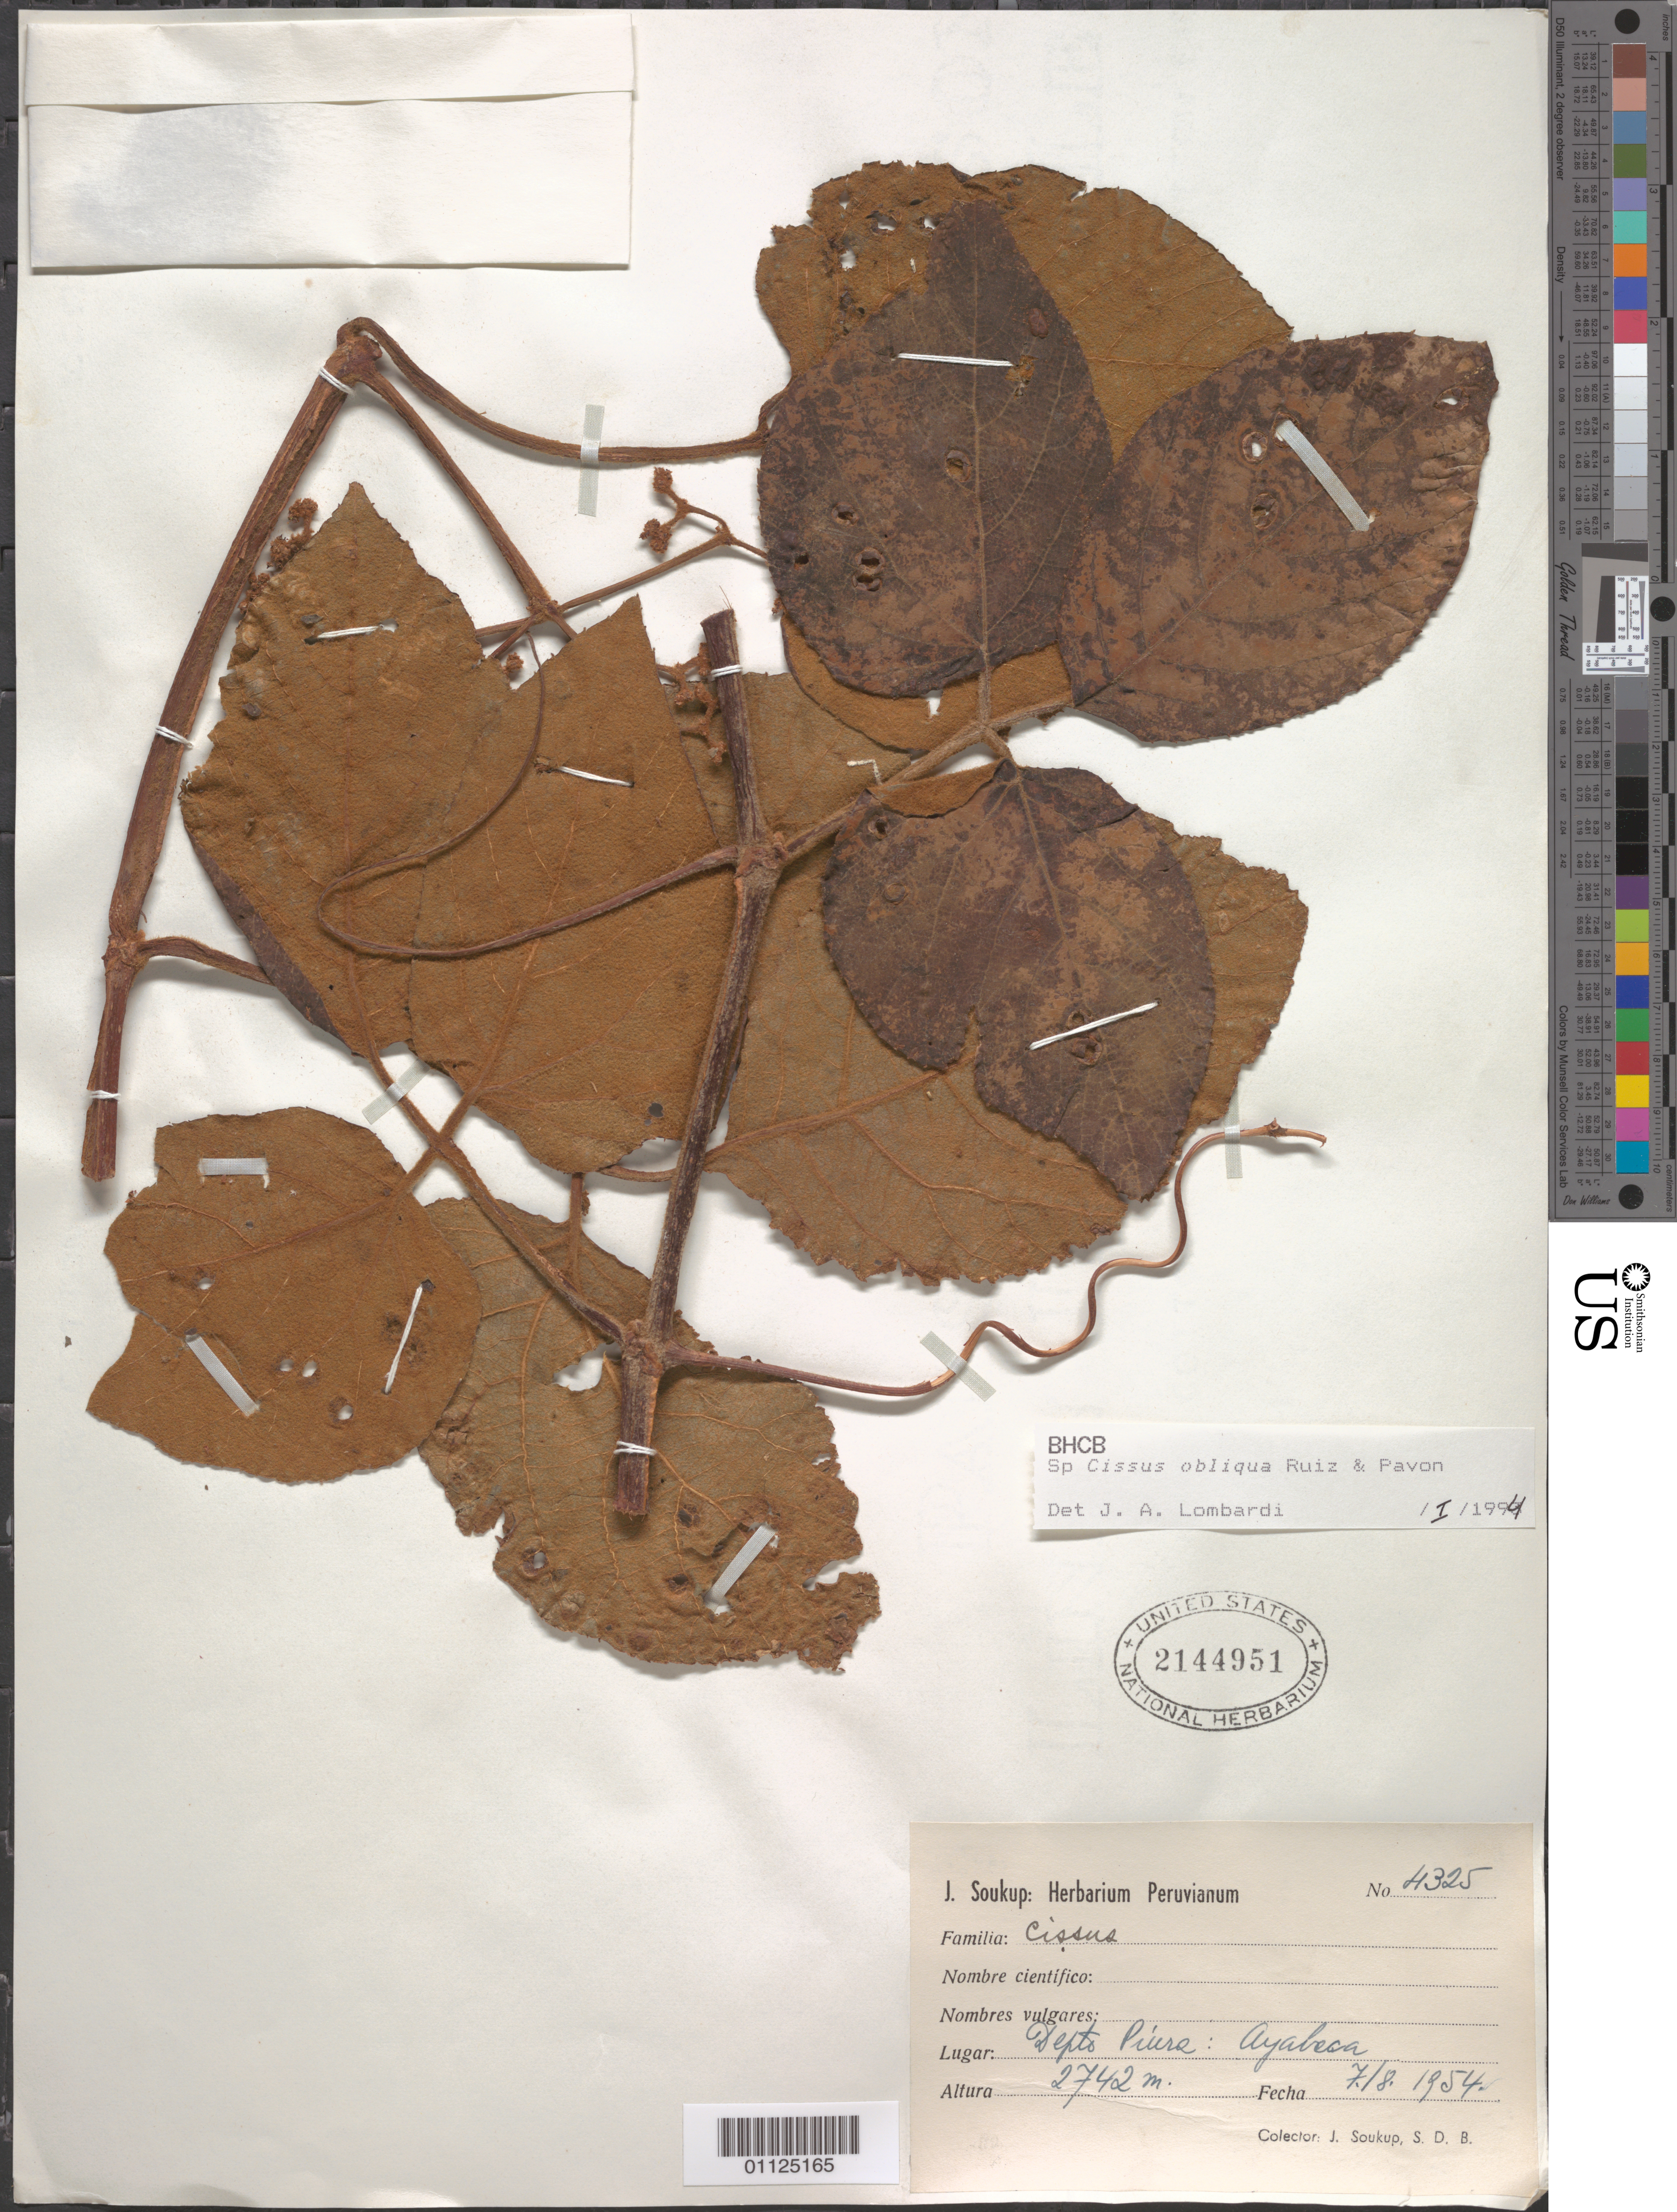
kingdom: Plantae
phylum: Tracheophyta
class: Magnoliopsida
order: Vitales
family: Vitaceae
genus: Cissus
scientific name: Cissus obliqua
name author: Ruiz & Pav.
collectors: J. J. Soukup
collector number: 4325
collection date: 1954-08-07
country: Peru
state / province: Piura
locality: Ayabaca.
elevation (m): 2742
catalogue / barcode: US 2144951